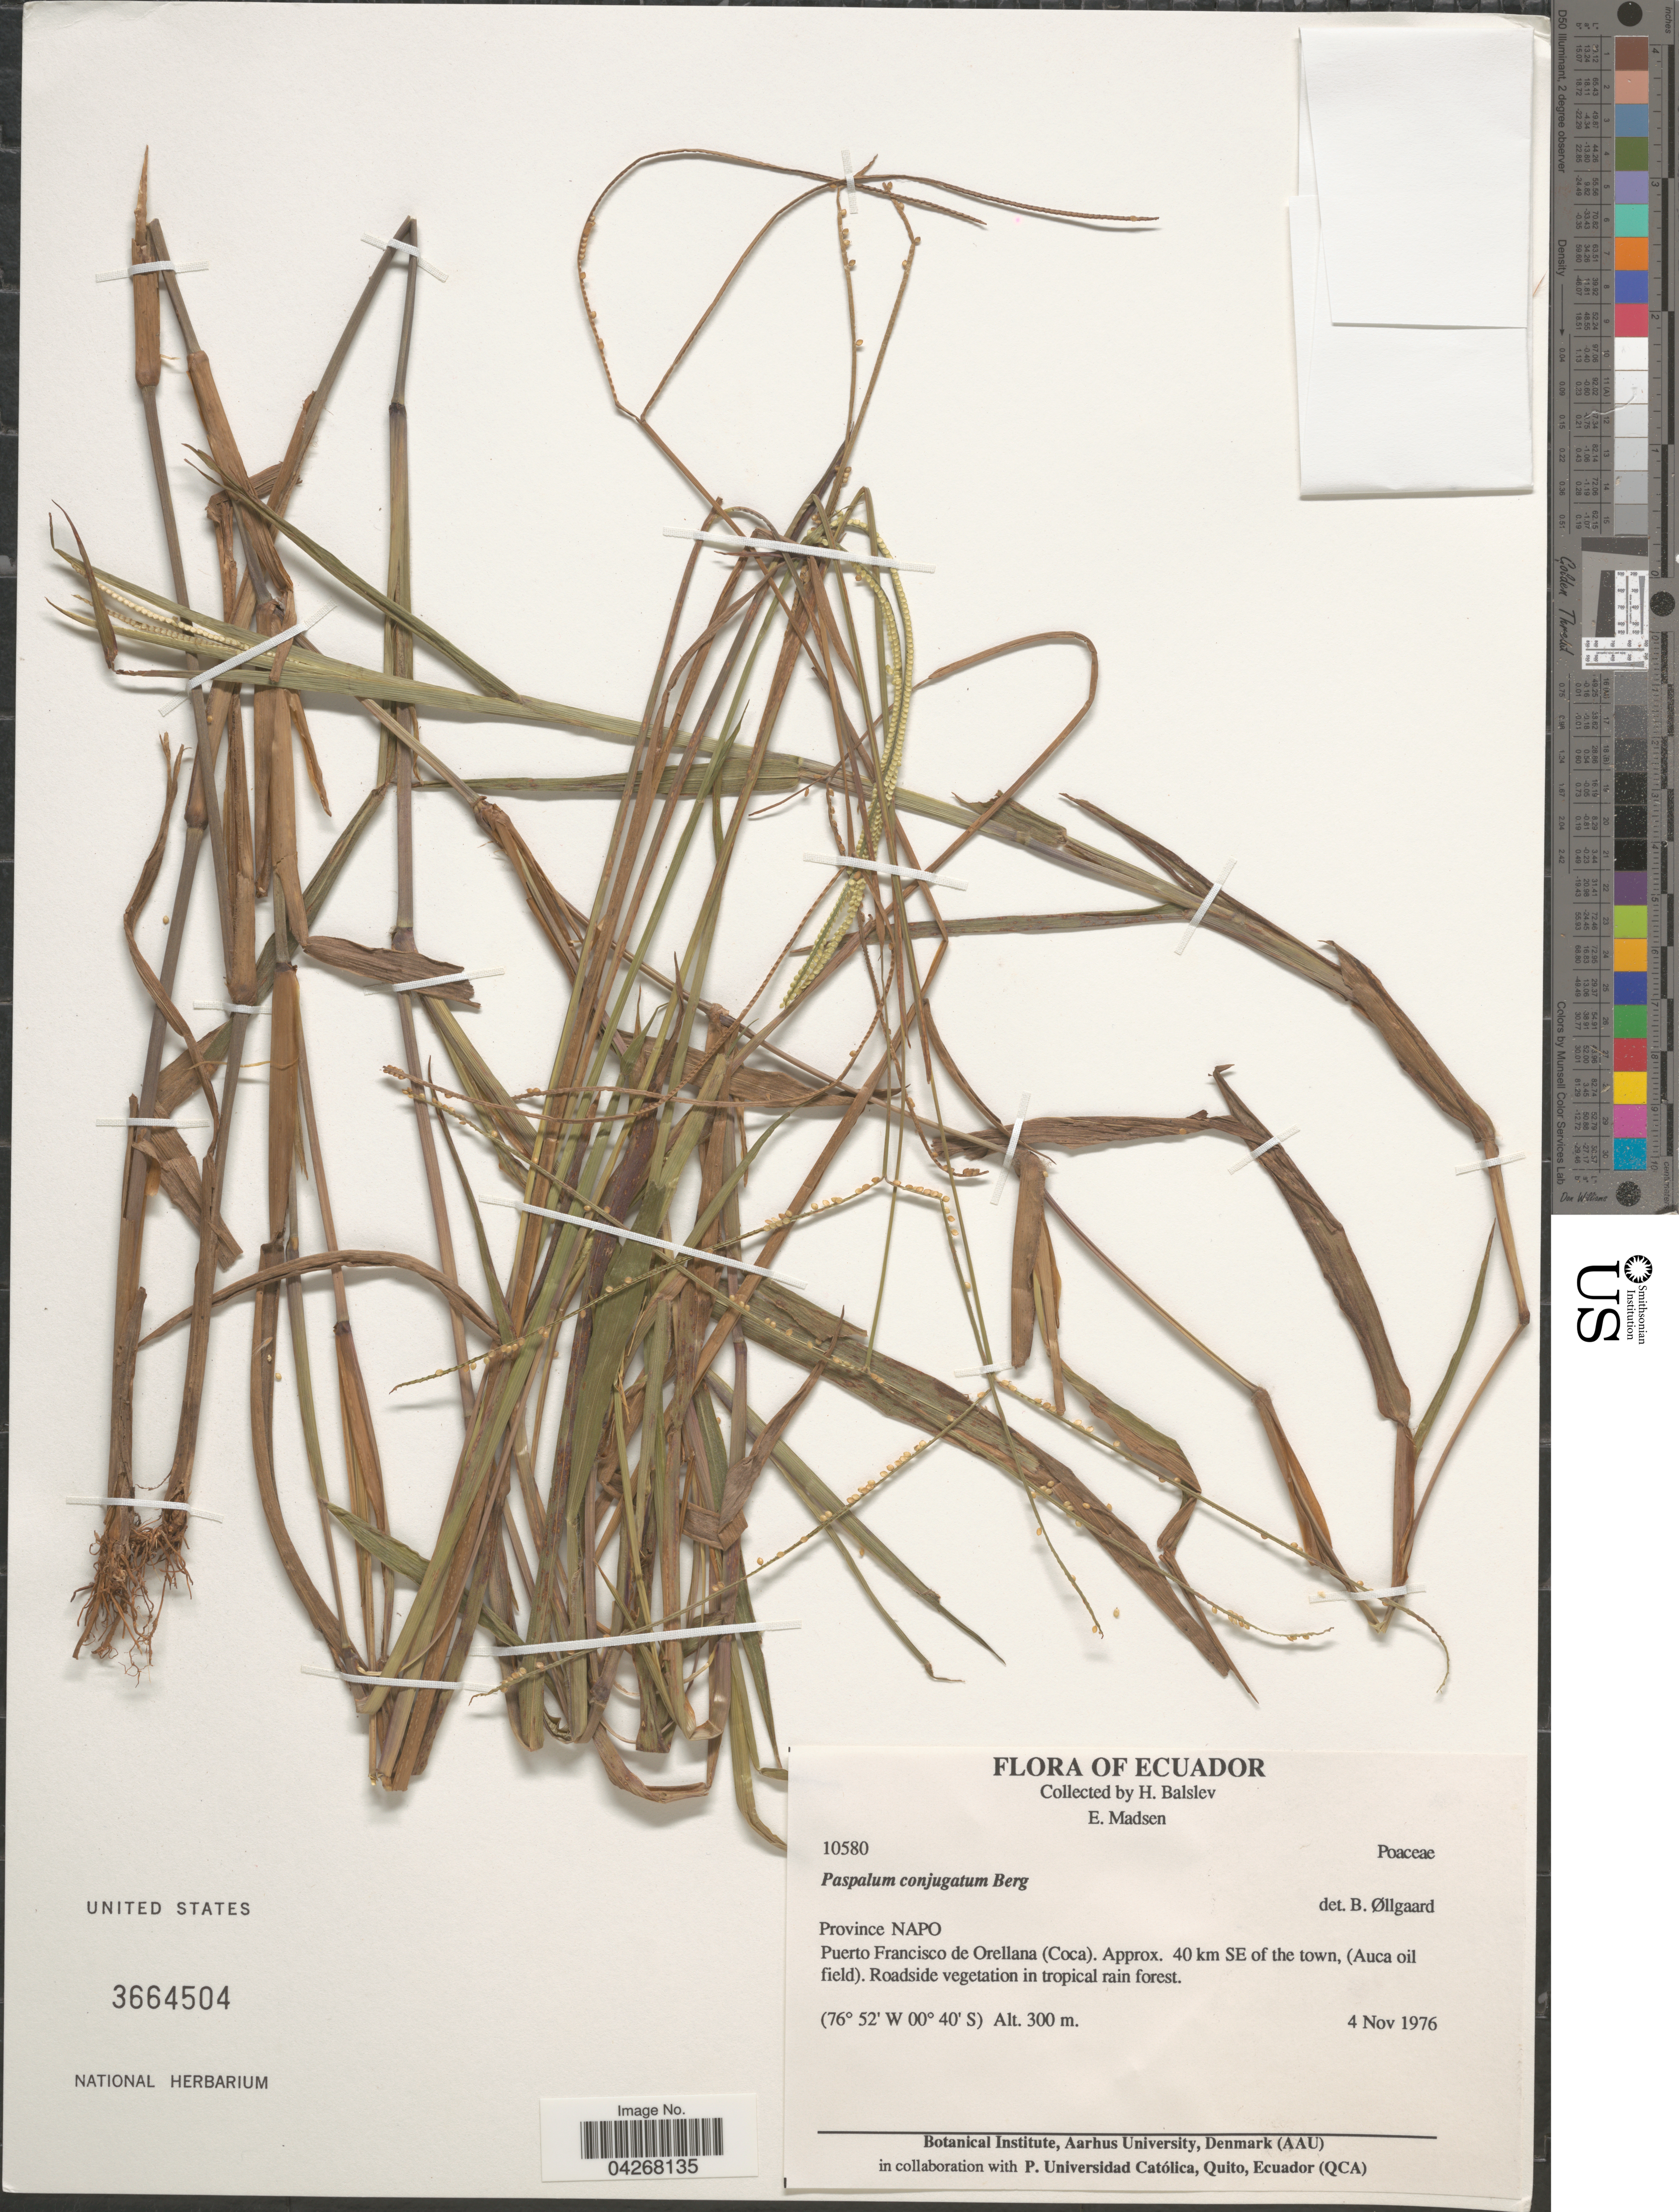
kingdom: Plantae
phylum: Tracheophyta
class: Liliopsida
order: Poales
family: Poaceae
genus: Paspalum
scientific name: Paspalum conjugatum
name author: P.J. Bergius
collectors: H. Balslev & E. Madsen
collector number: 10580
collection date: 1976-11-04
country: Ecuador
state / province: Napo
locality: Puerto Francisco de Orellana (Coca). Approx. 40 km SE of the town, (Auca oil field).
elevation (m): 300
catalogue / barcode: US 3664504